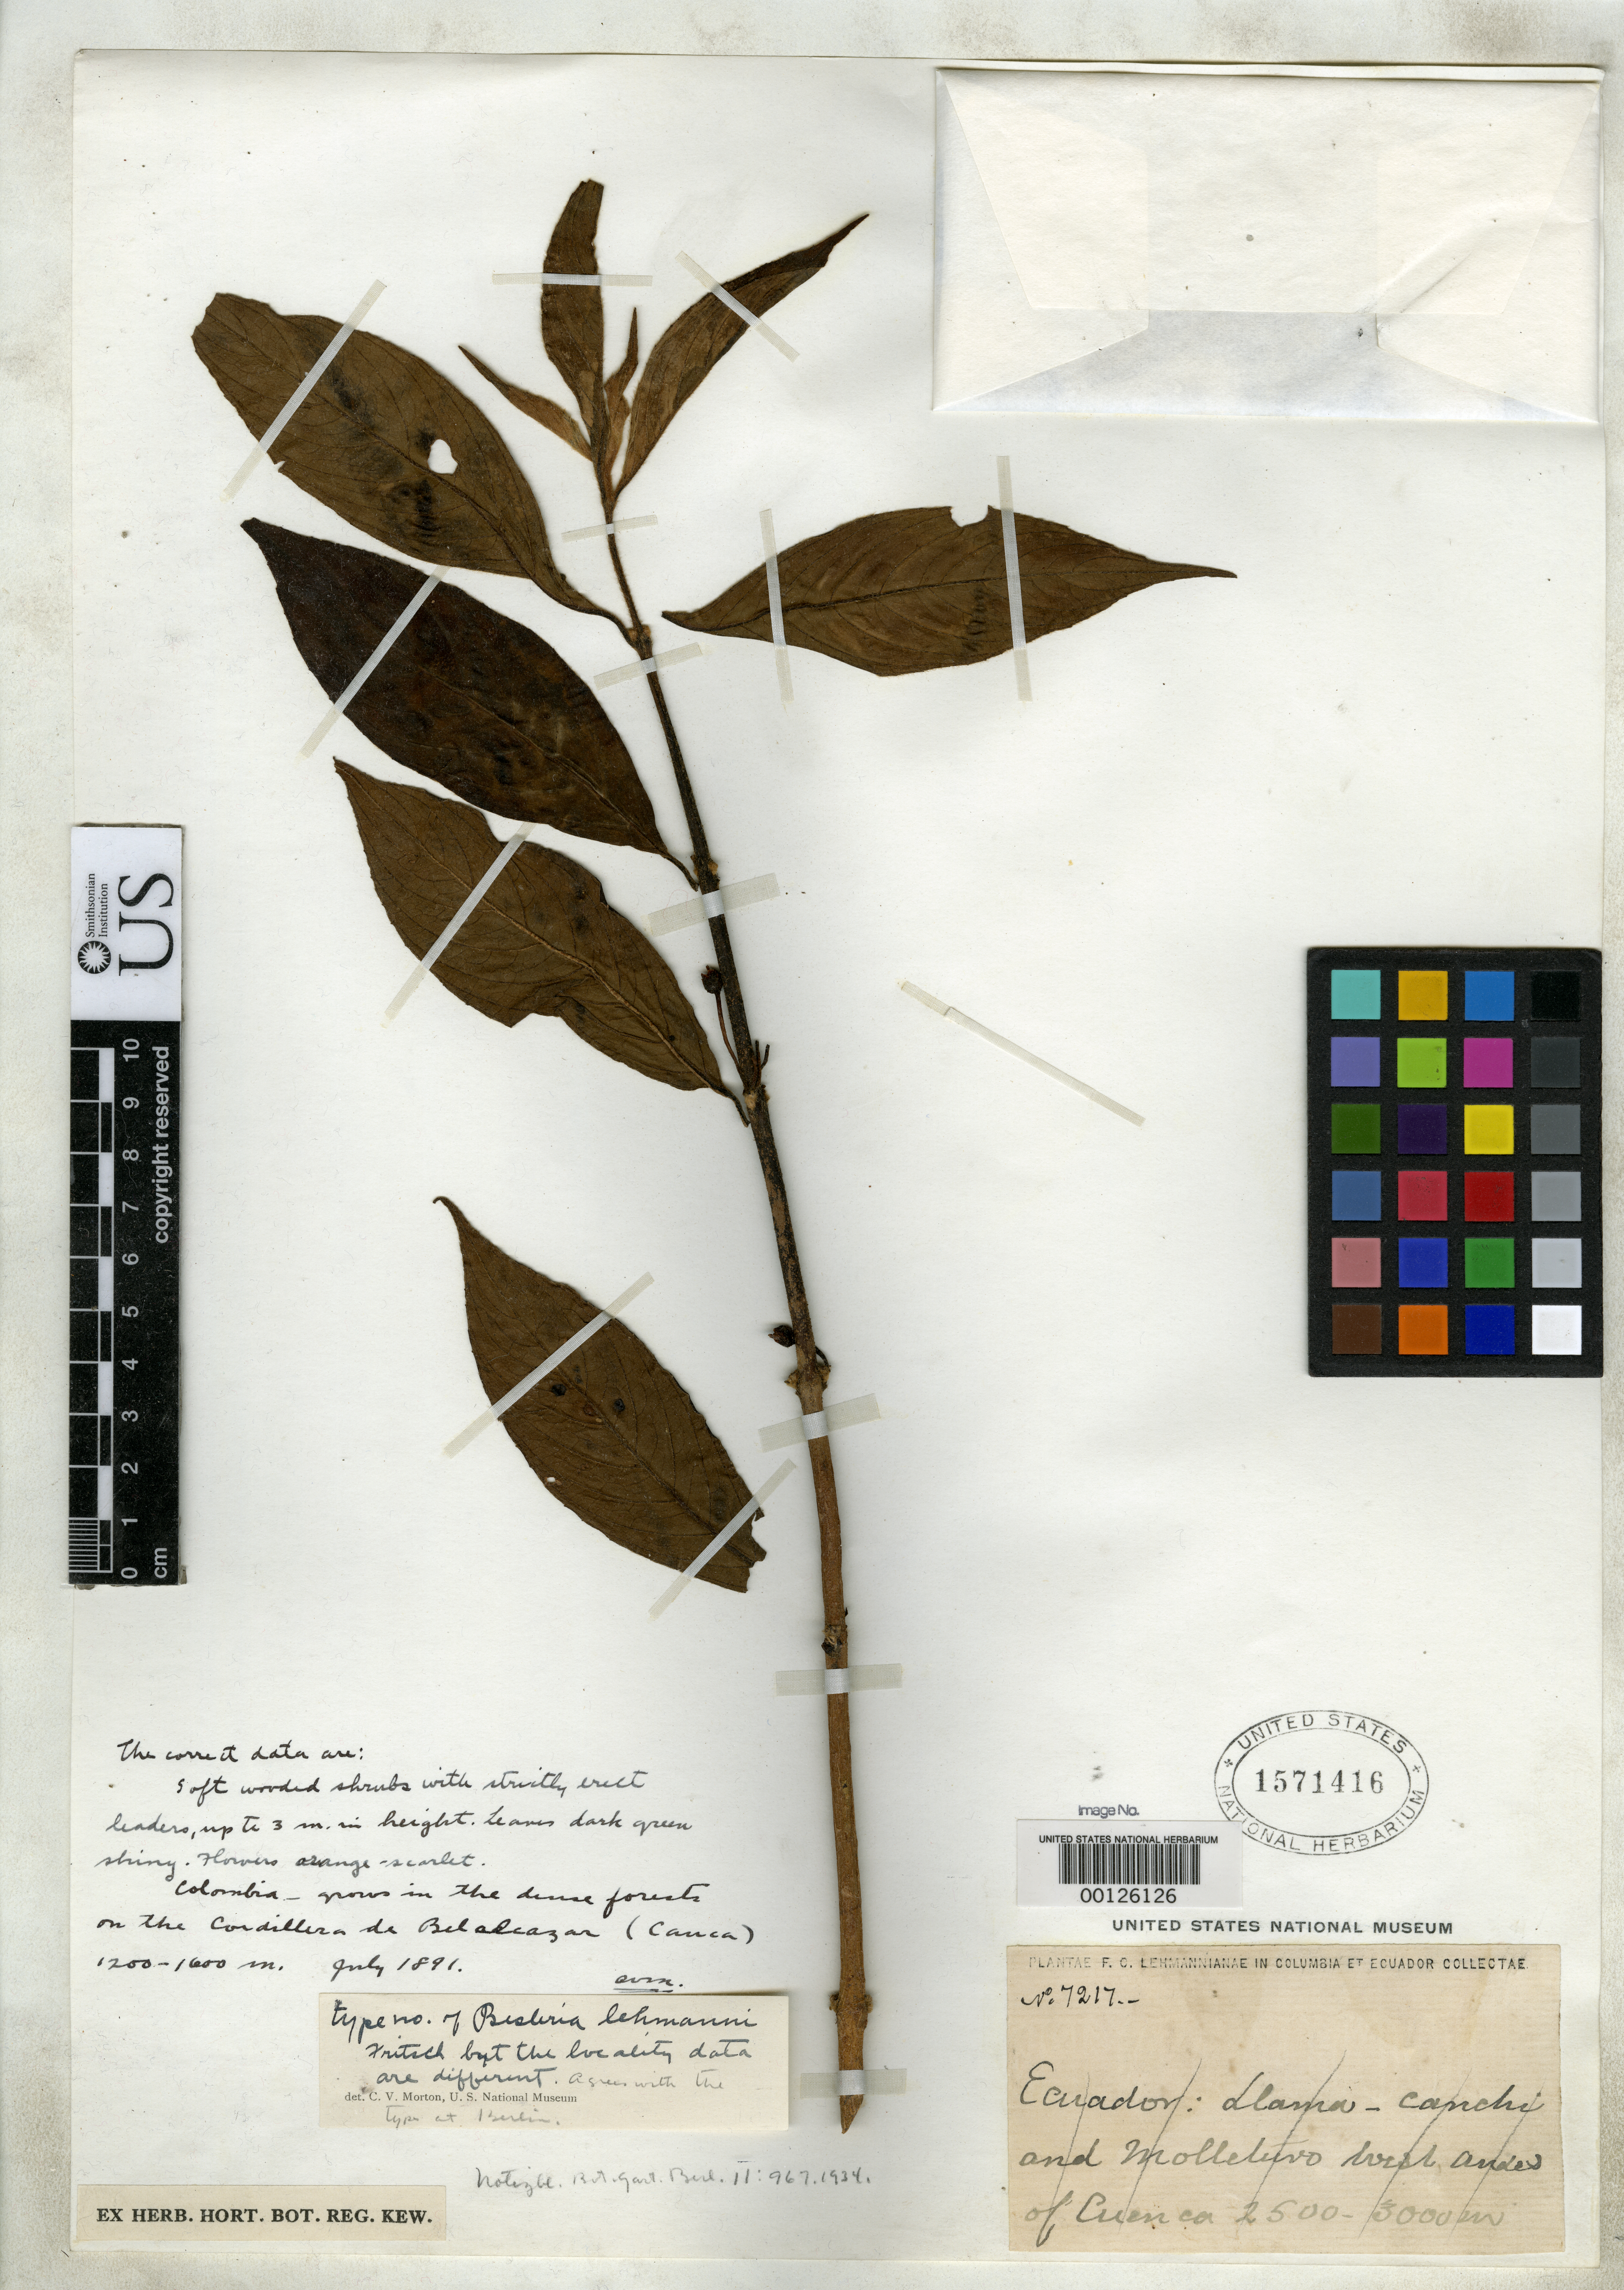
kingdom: Plantae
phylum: Tracheophyta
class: Magnoliopsida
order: Lamiales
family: Gesneriaceae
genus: Besleria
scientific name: Besleria lehmanni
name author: Fritsch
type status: Isotype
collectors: F. C. Lehmann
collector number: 7217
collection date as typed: Jul 1891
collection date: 1891-07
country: Colombia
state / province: Cauca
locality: Cordillera de Belalcazar.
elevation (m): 1200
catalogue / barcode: US 1571416